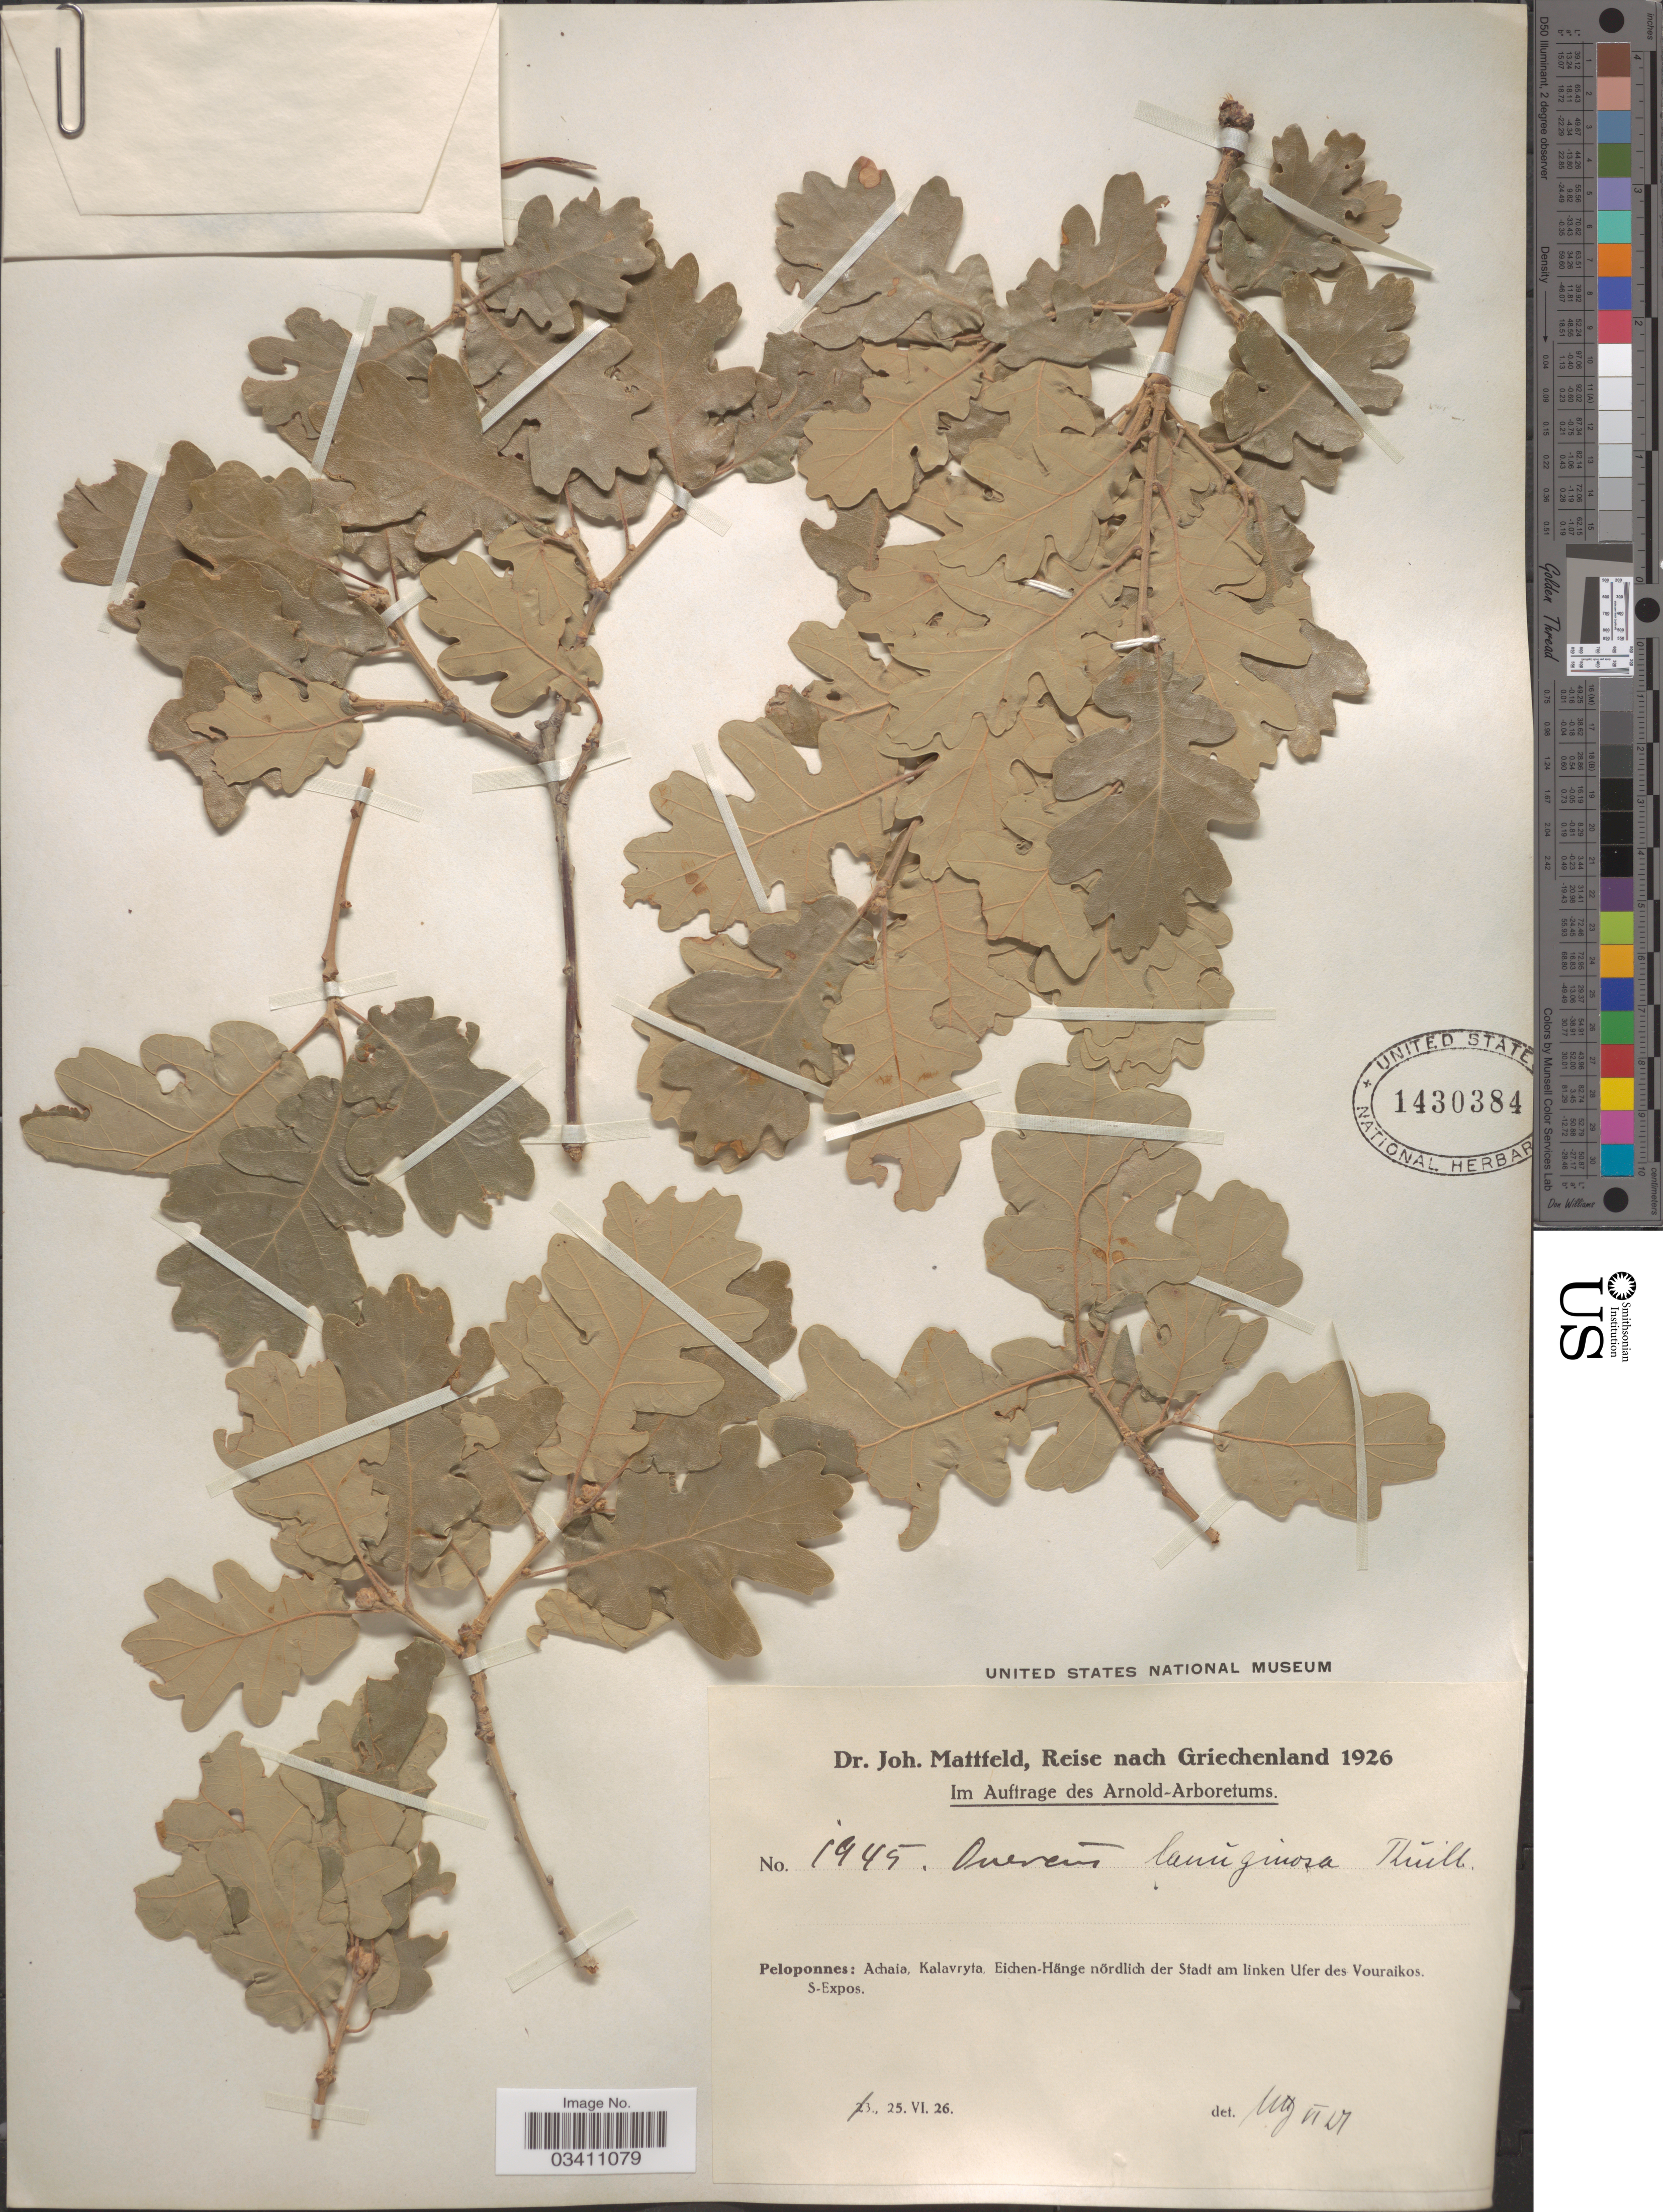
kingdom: Plantae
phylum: Tracheophyta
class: Magnoliopsida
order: Fagales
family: Fagaceae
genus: Quercus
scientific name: Quercus lanuginosa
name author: Beck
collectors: J. Mattfeld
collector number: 1945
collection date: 1926-06-25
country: Greece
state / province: Peloponnese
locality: Griechenland. Peloponnes: Achaia, Kalavryta, Eichen-Hänge nördlich der Stadt am linken Ufer der Vouraikos. S-Expos.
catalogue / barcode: US 1430384